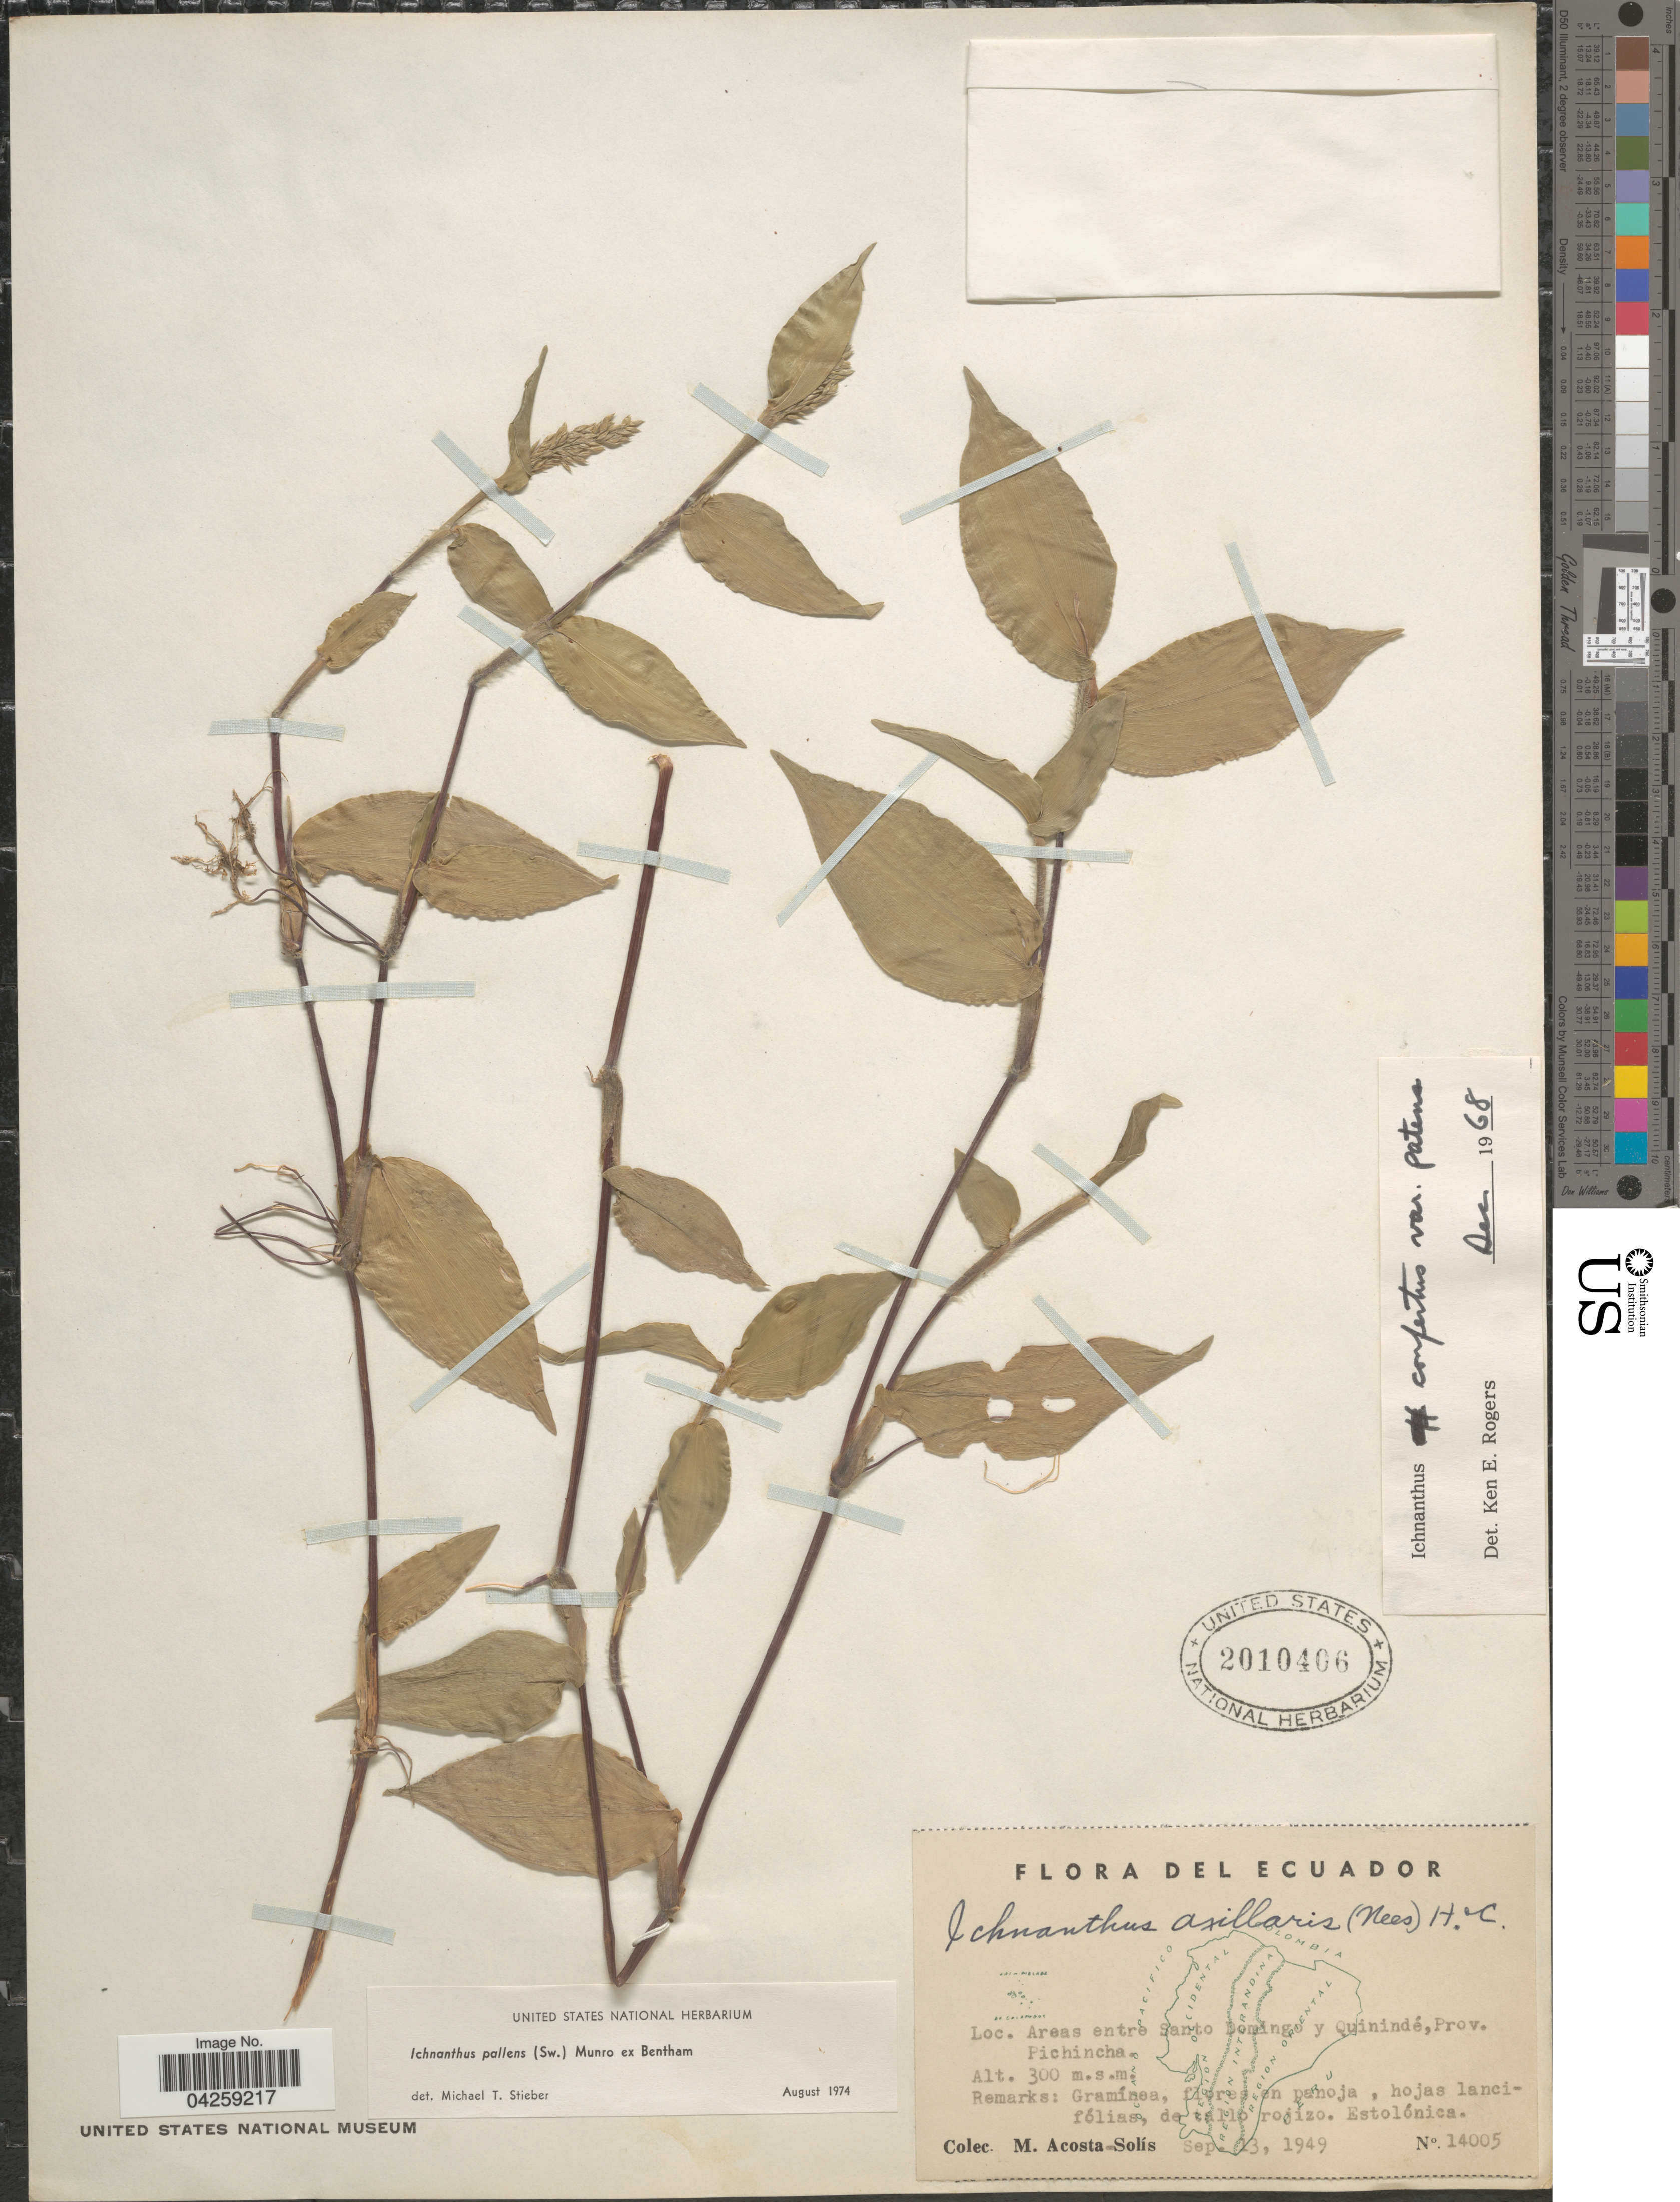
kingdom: Plantae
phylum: Tracheophyta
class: Liliopsida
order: Poales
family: Poaceae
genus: Ichnanthus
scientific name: Ichnanthus pallens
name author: (Sw.) Munro ex Benth.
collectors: M. Acosta Solis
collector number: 14005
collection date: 1949-09-13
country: Ecuador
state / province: Pichincha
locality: Areas entre Santo Domingo y Quinindé.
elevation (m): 300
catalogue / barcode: US 2010406